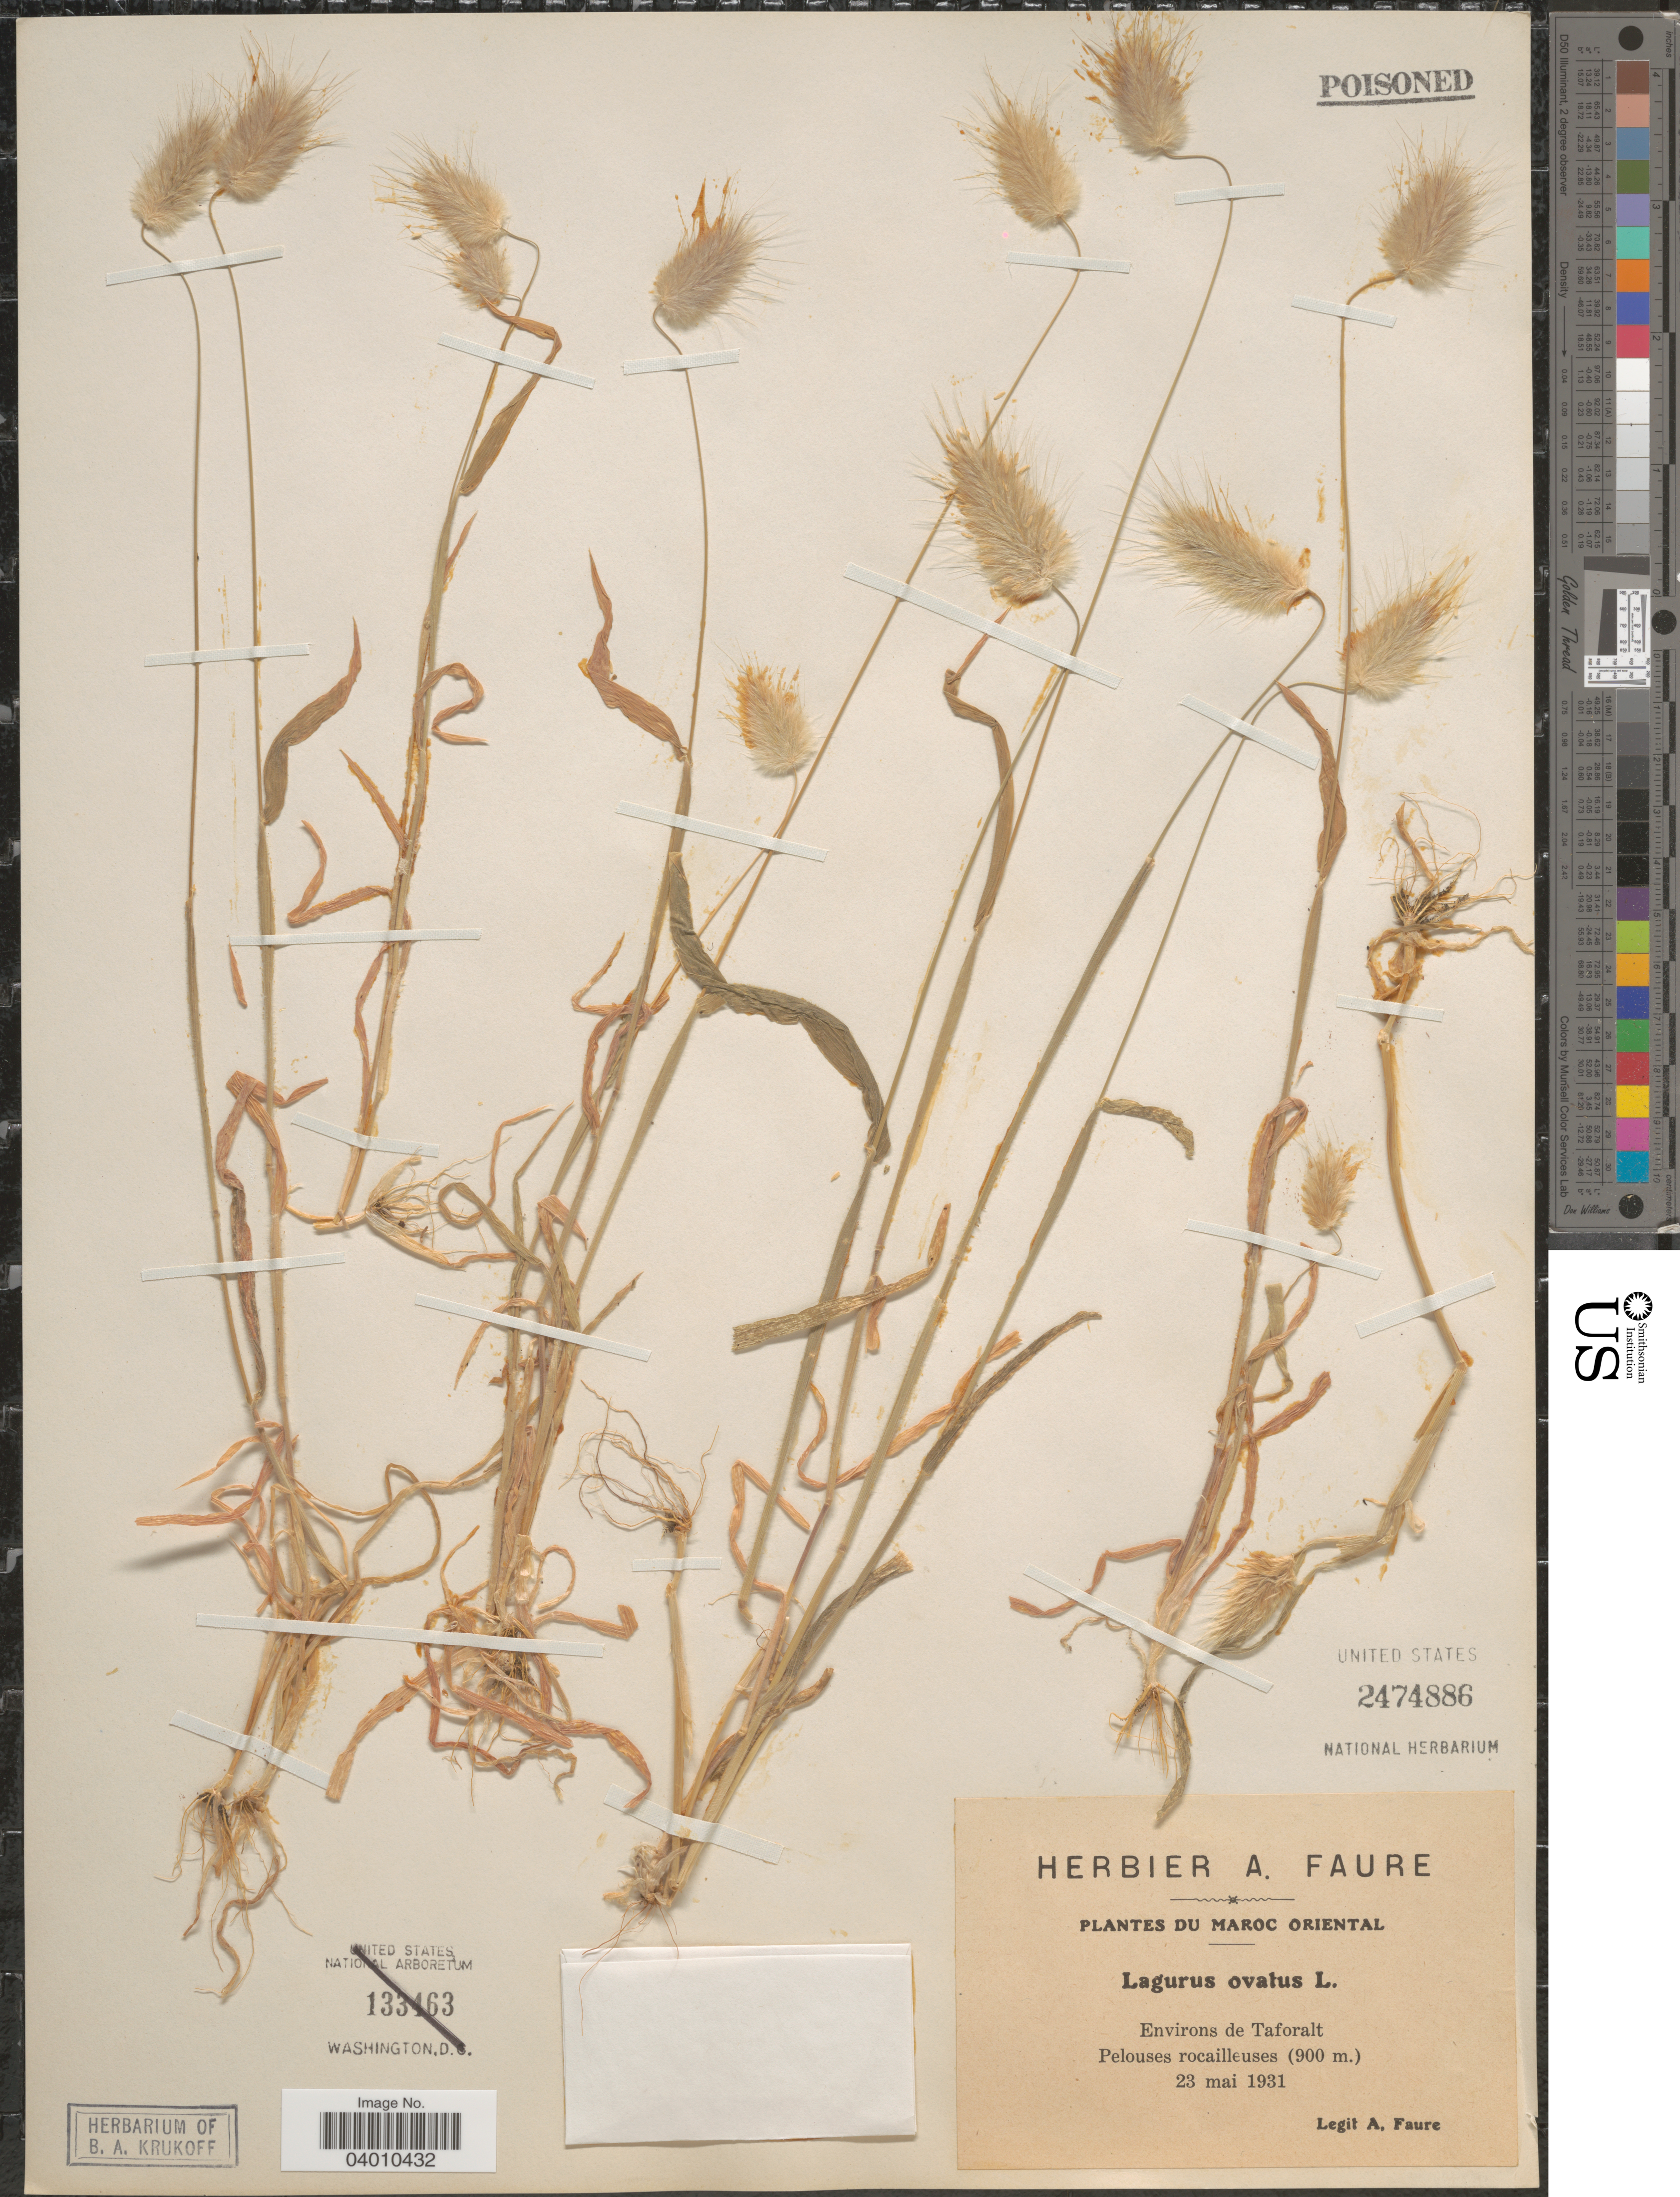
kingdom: Plantae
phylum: Tracheophyta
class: Liliopsida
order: Poales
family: Poaceae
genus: Lagurus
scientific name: Lagurus ovatus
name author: L.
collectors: A. Faure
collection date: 1931-05-23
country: Morocco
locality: Maroc Oriental. Environs de Taforalt. Pelouses rocailleuses.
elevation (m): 900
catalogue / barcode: US 2474886